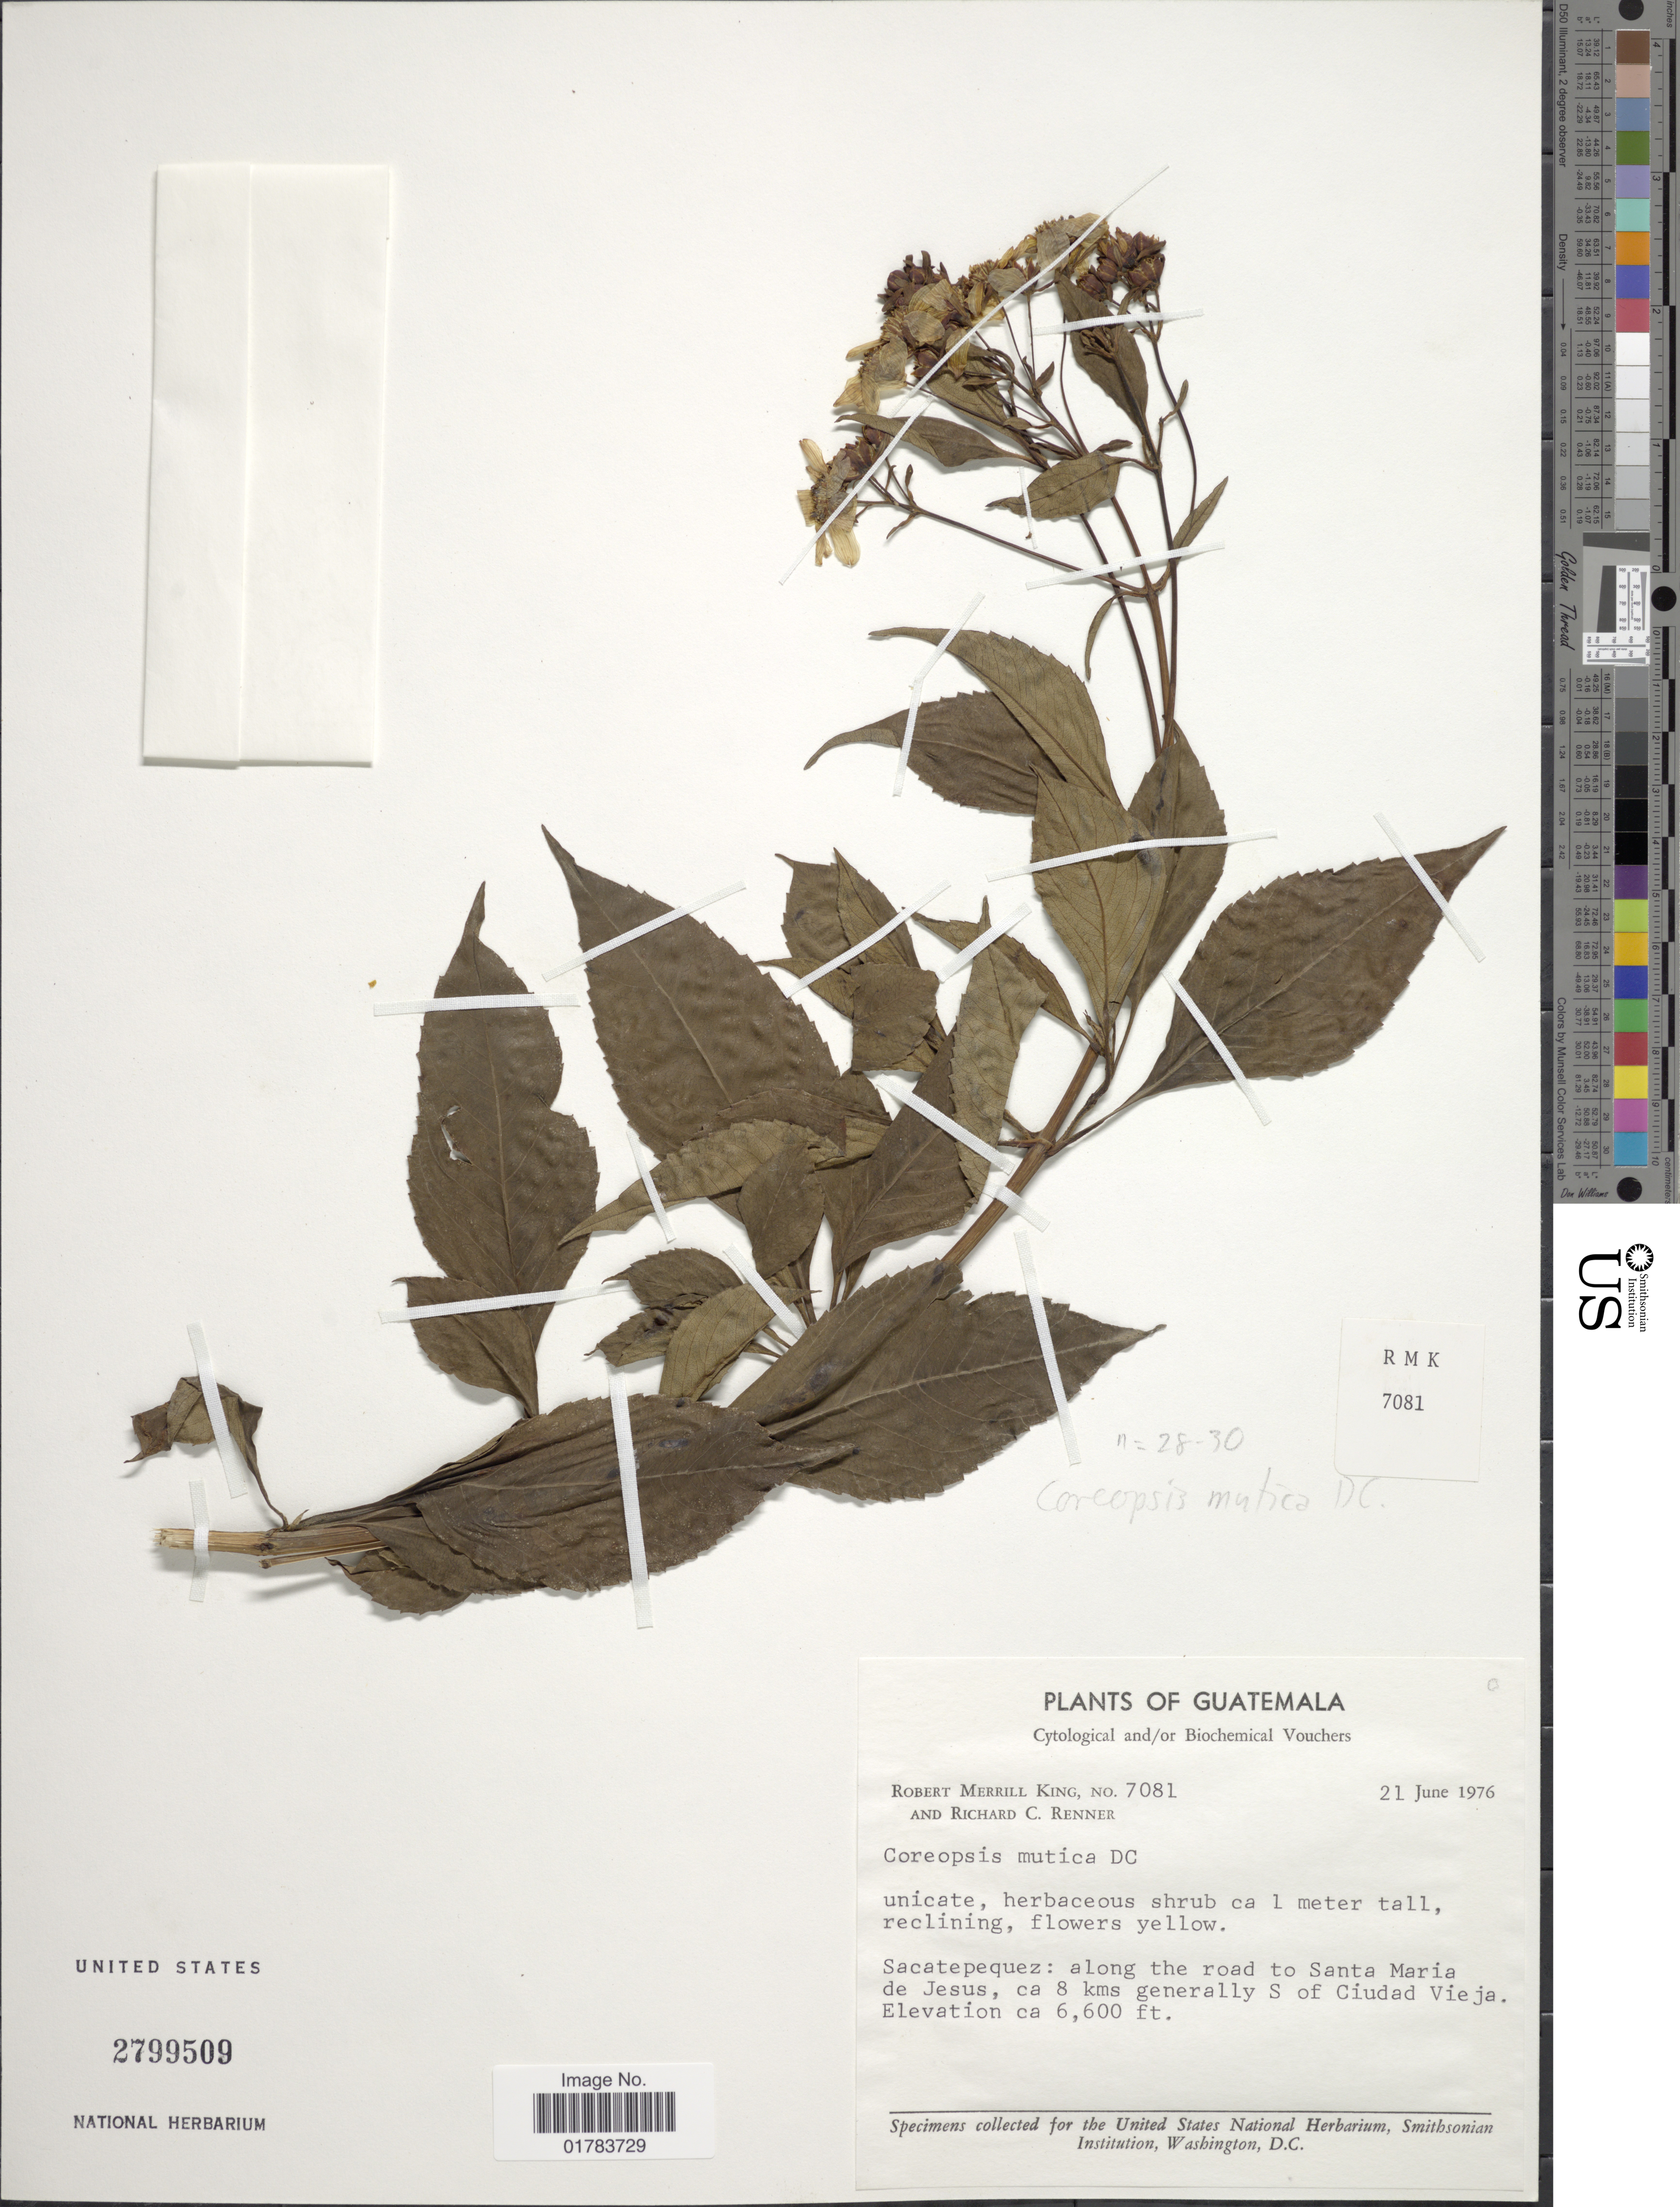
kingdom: Plantae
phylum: Tracheophyta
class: Magnoliopsida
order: Asterales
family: Asteraceae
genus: Coreopsis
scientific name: Coreopsis mutica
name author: DC.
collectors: R. M. King & R. C. Renner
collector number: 7081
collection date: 1976-06-21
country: Guatemala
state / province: Sacatepéquez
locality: Along the road to Santa Maria de Jesus, ca. 8 kms generally S of Ciudad Vieja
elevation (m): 2012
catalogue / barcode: US 2799509